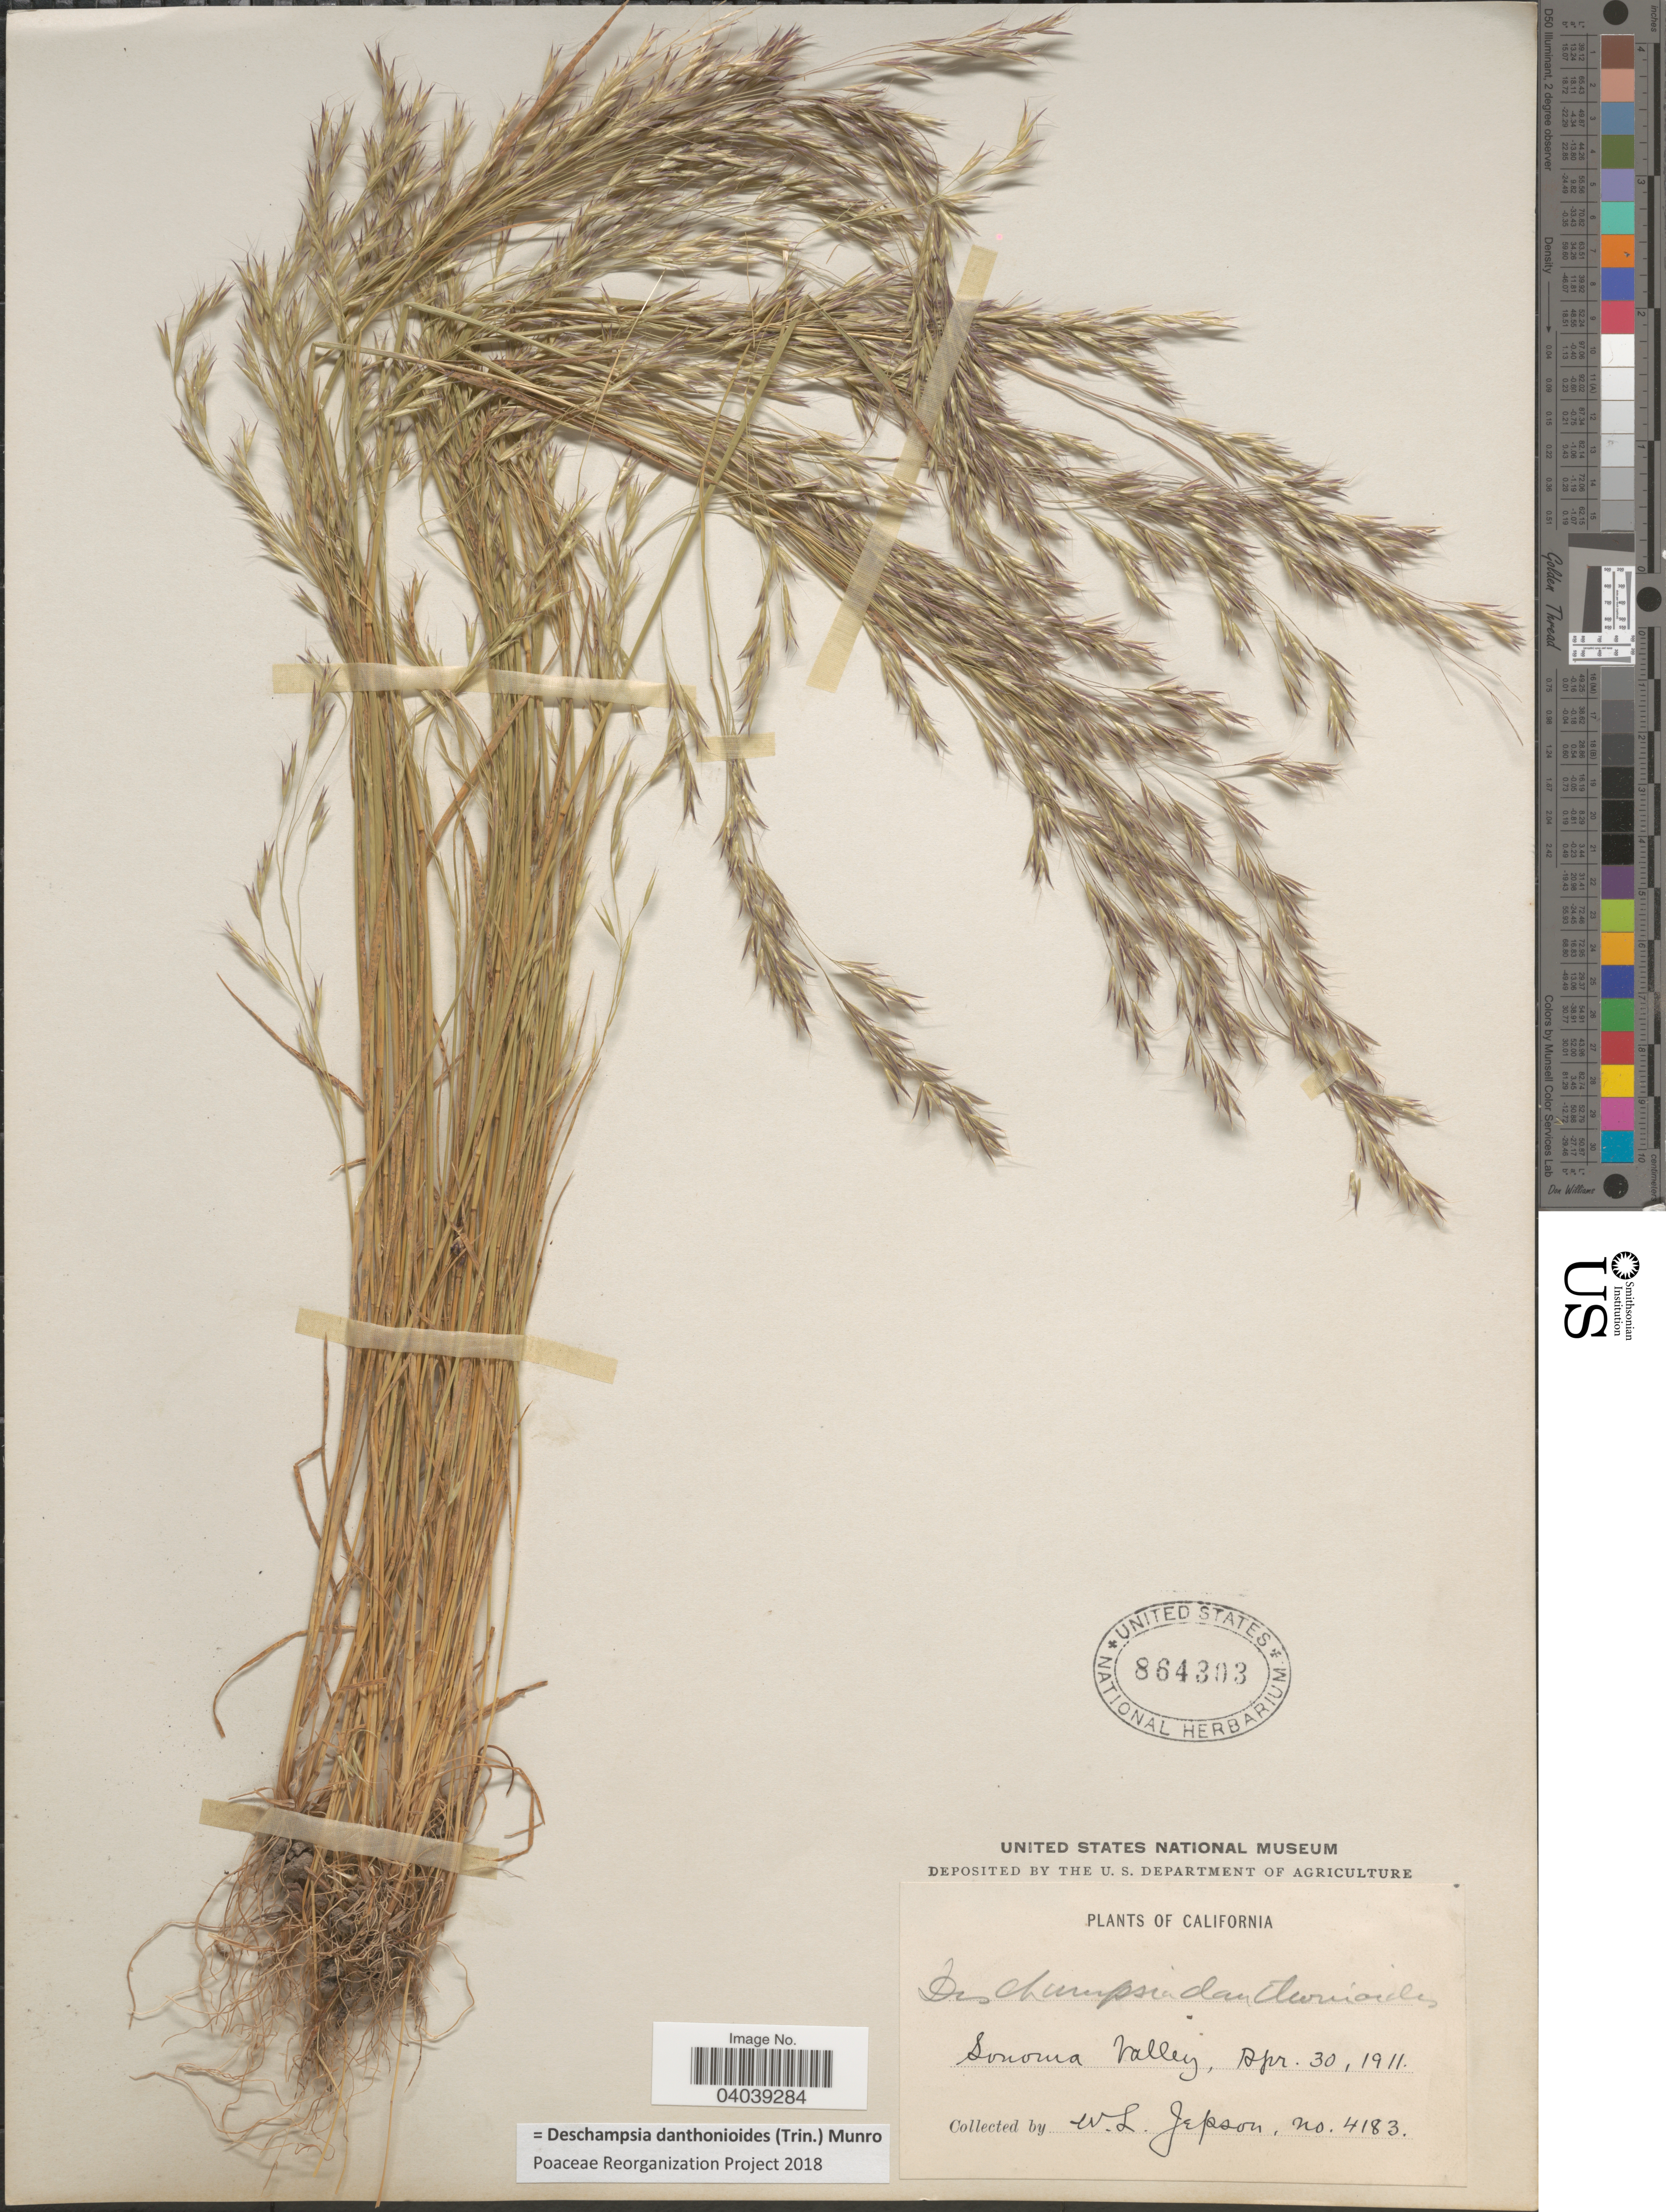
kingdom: Plantae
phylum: Tracheophyta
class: Liliopsida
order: Poales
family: Poaceae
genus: Deschampsia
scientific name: Deschampsia danthonioides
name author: (Trin.) Munro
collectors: W. L. Jepson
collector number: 4283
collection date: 1911-04-30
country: United States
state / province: California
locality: Sonoma Valley.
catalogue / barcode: US 864303